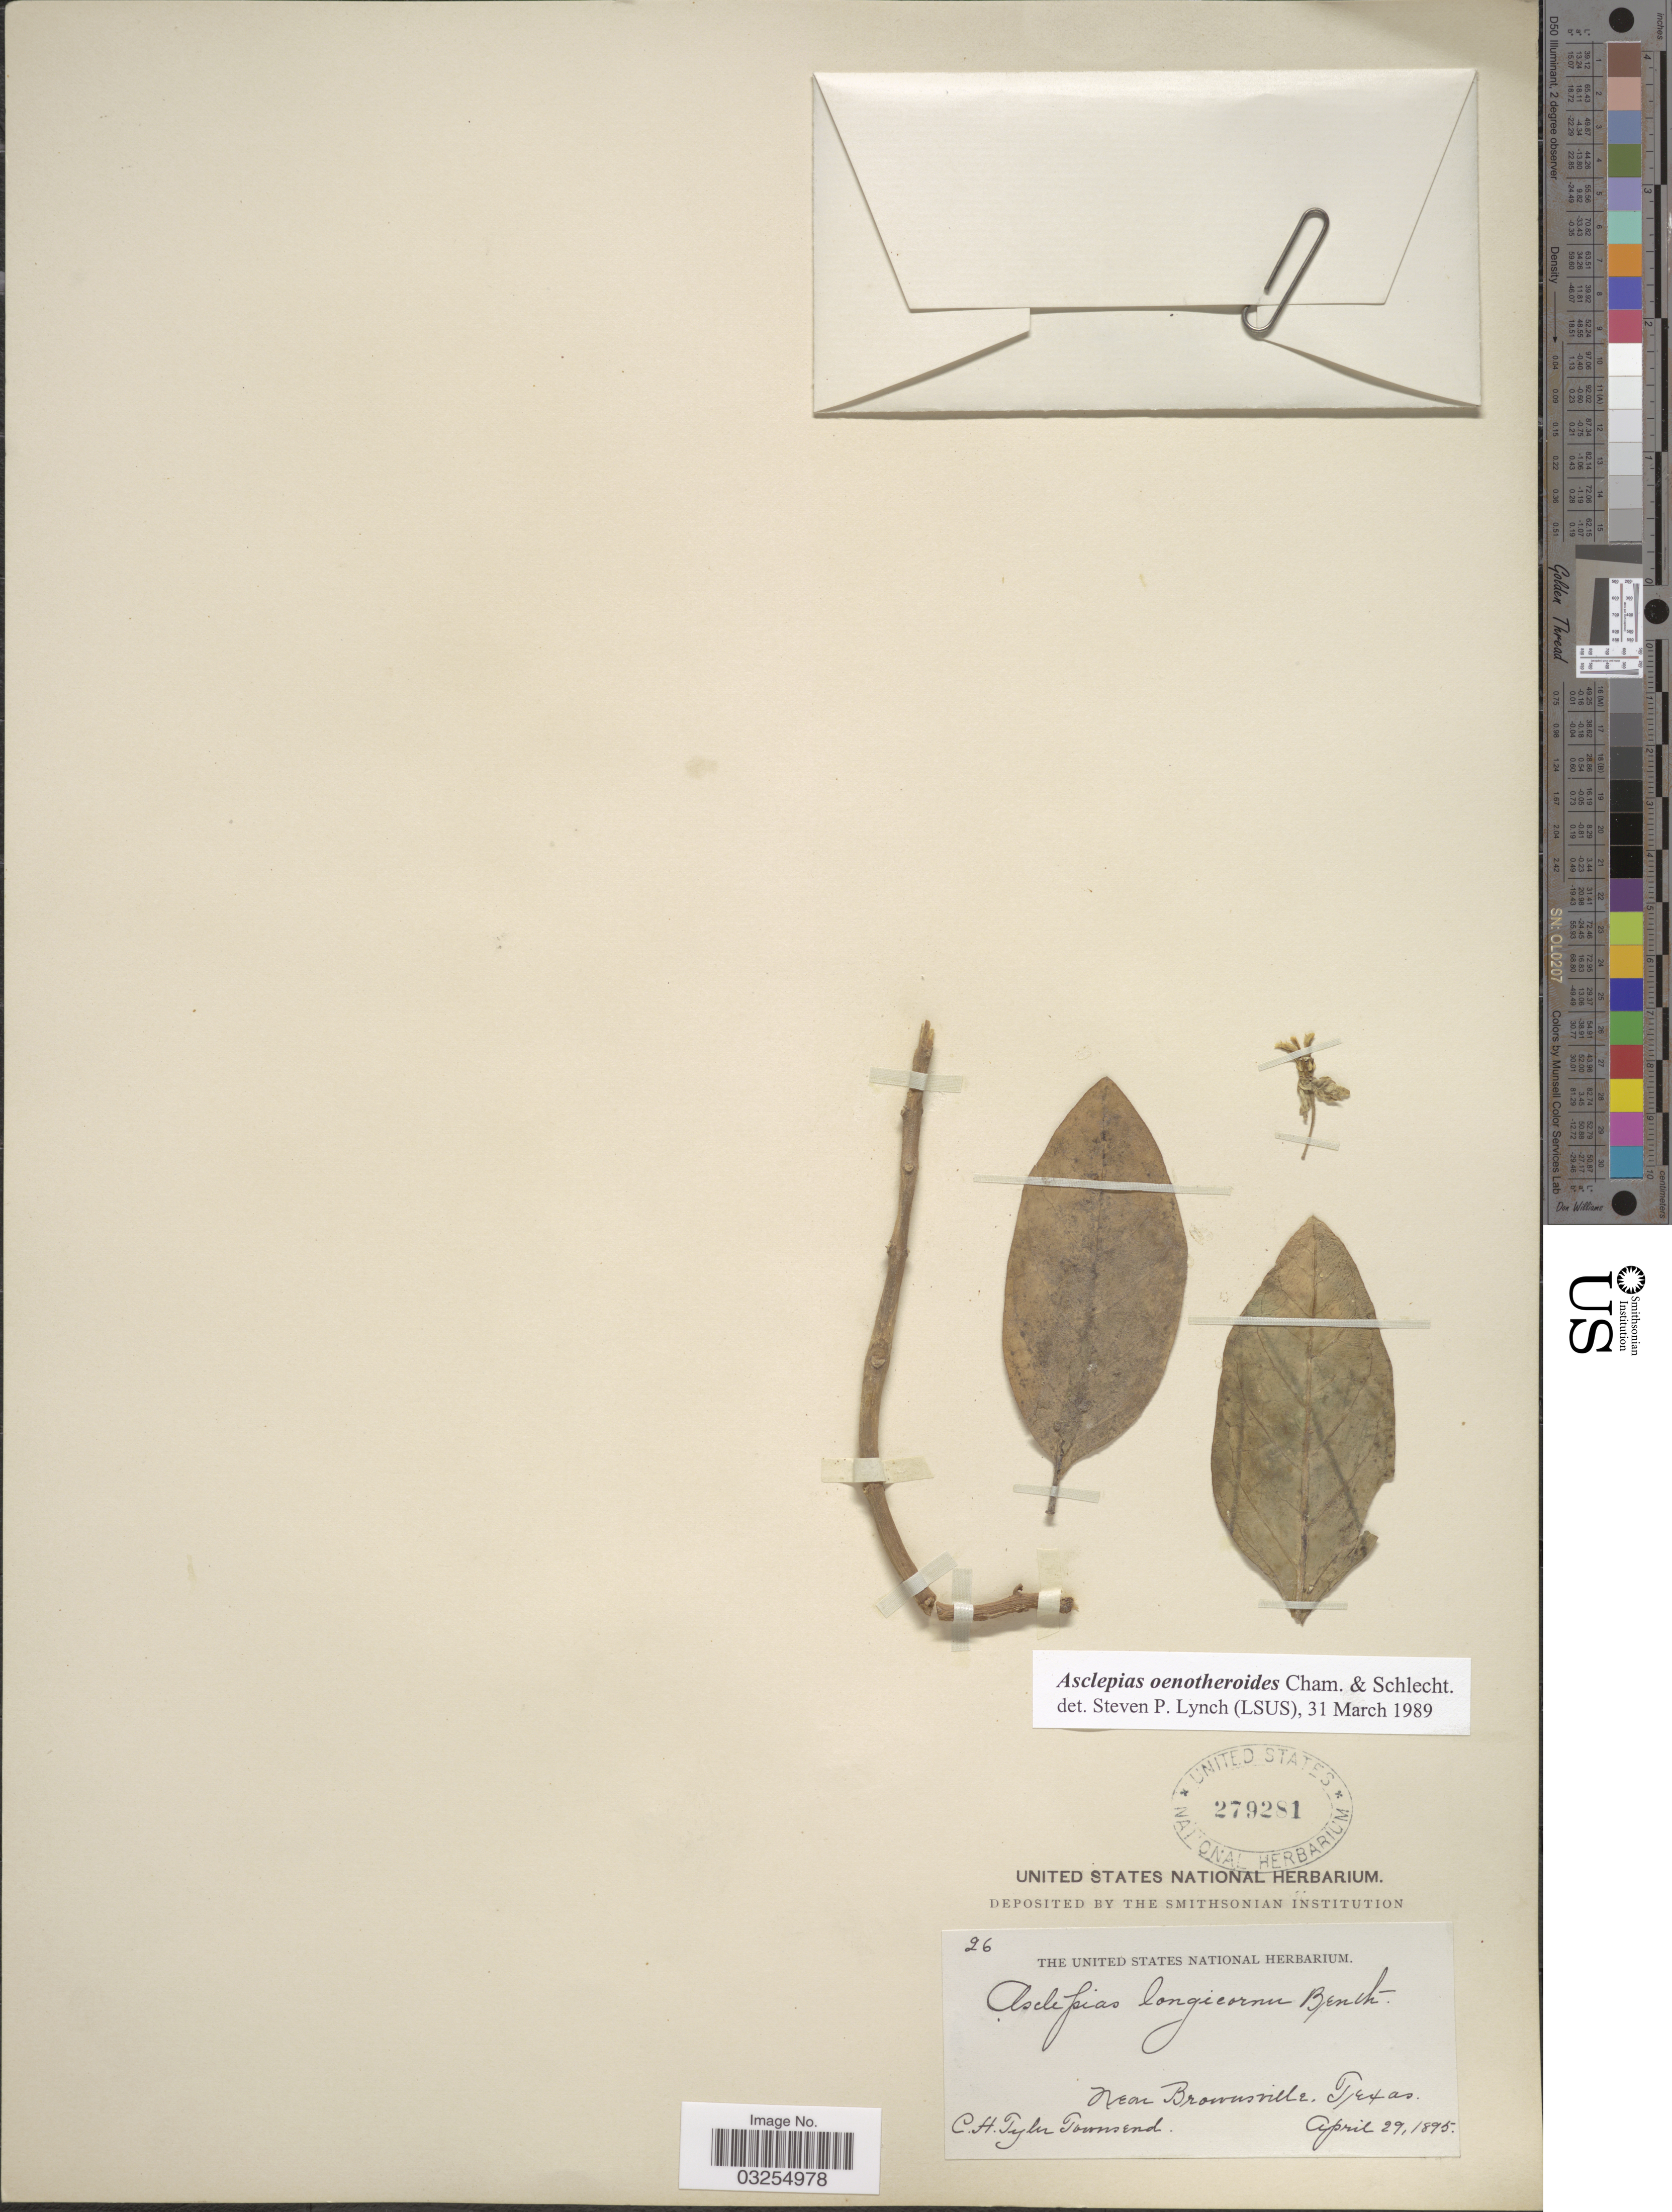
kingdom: Plantae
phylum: Tracheophyta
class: Magnoliopsida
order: Gentianales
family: Apocynaceae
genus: Asclepias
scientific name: Asclepias oenotheroides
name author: Schltdl. & Cham.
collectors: C. H. T. Townsend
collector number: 26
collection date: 1895-04-29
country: United States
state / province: Texas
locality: Near Brownsville.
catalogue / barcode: US 279281